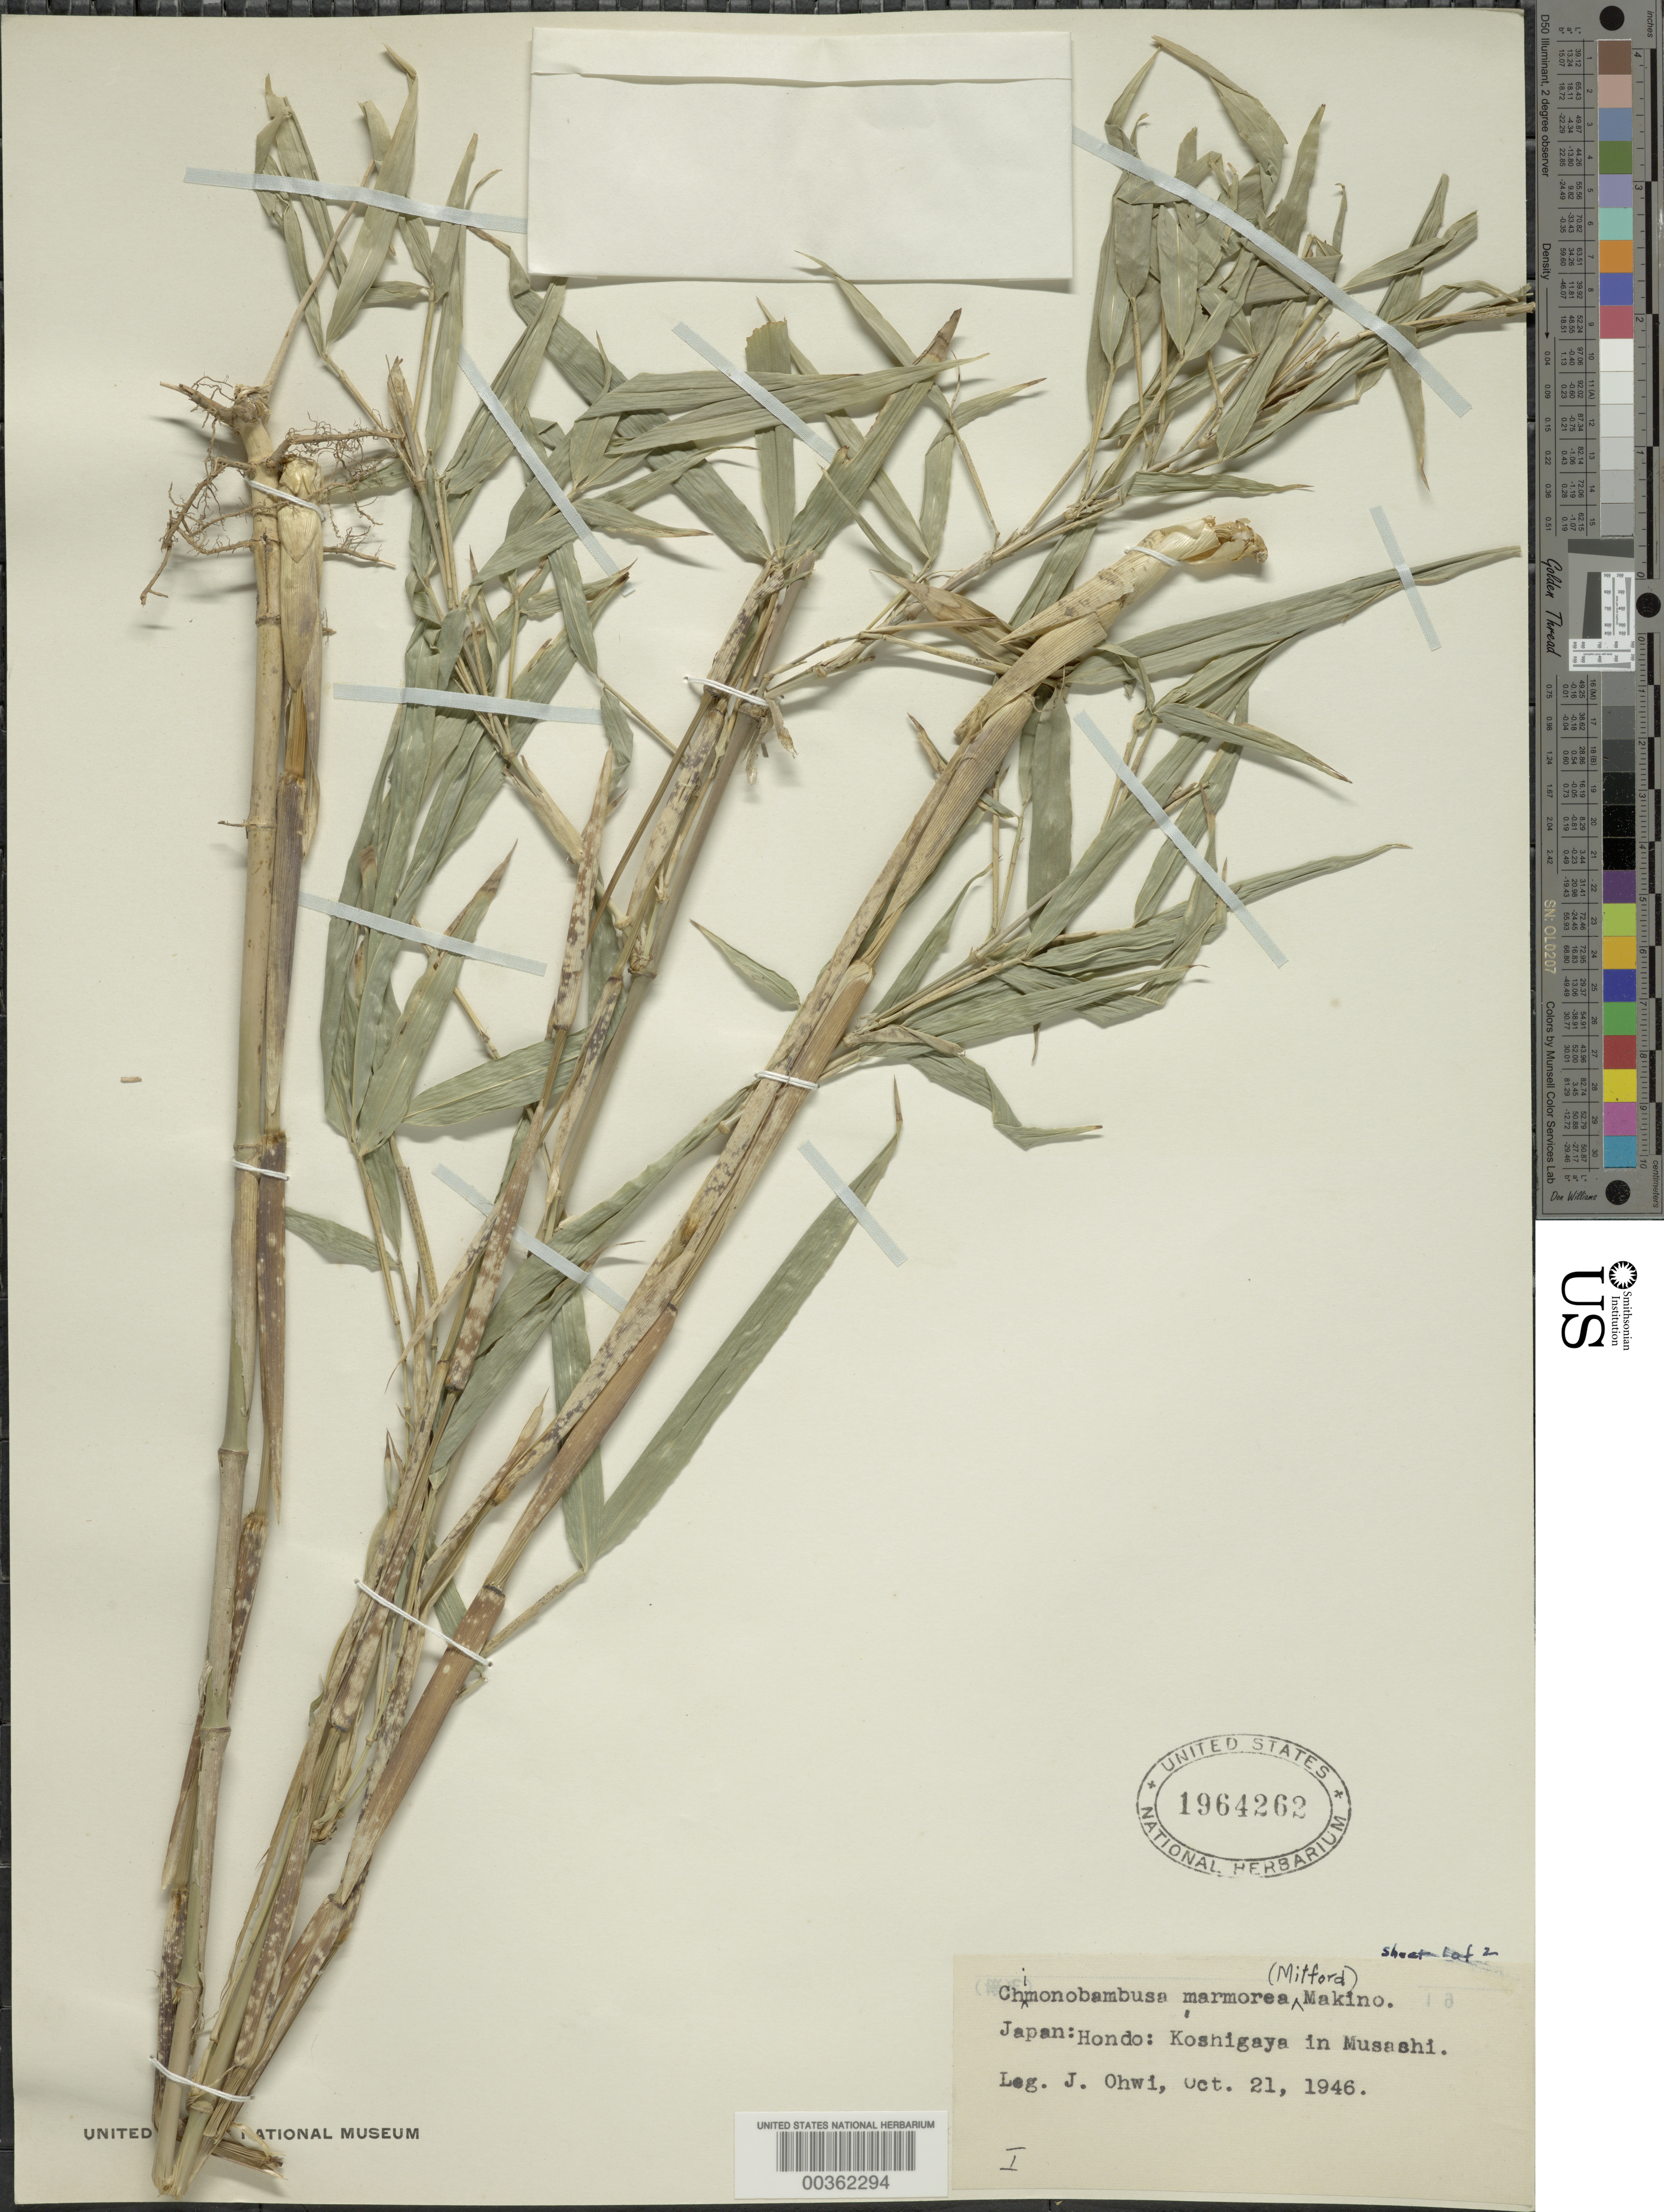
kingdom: Plantae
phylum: Tracheophyta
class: Liliopsida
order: Poales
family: Poaceae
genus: Chimonobambusa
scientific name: Chimonobambusa marmorea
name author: Makino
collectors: J. Ohwi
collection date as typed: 21 Oct 1946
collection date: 1946-10-21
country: Japan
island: Honshu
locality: Koshigaya, musashi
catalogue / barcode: US 1964262